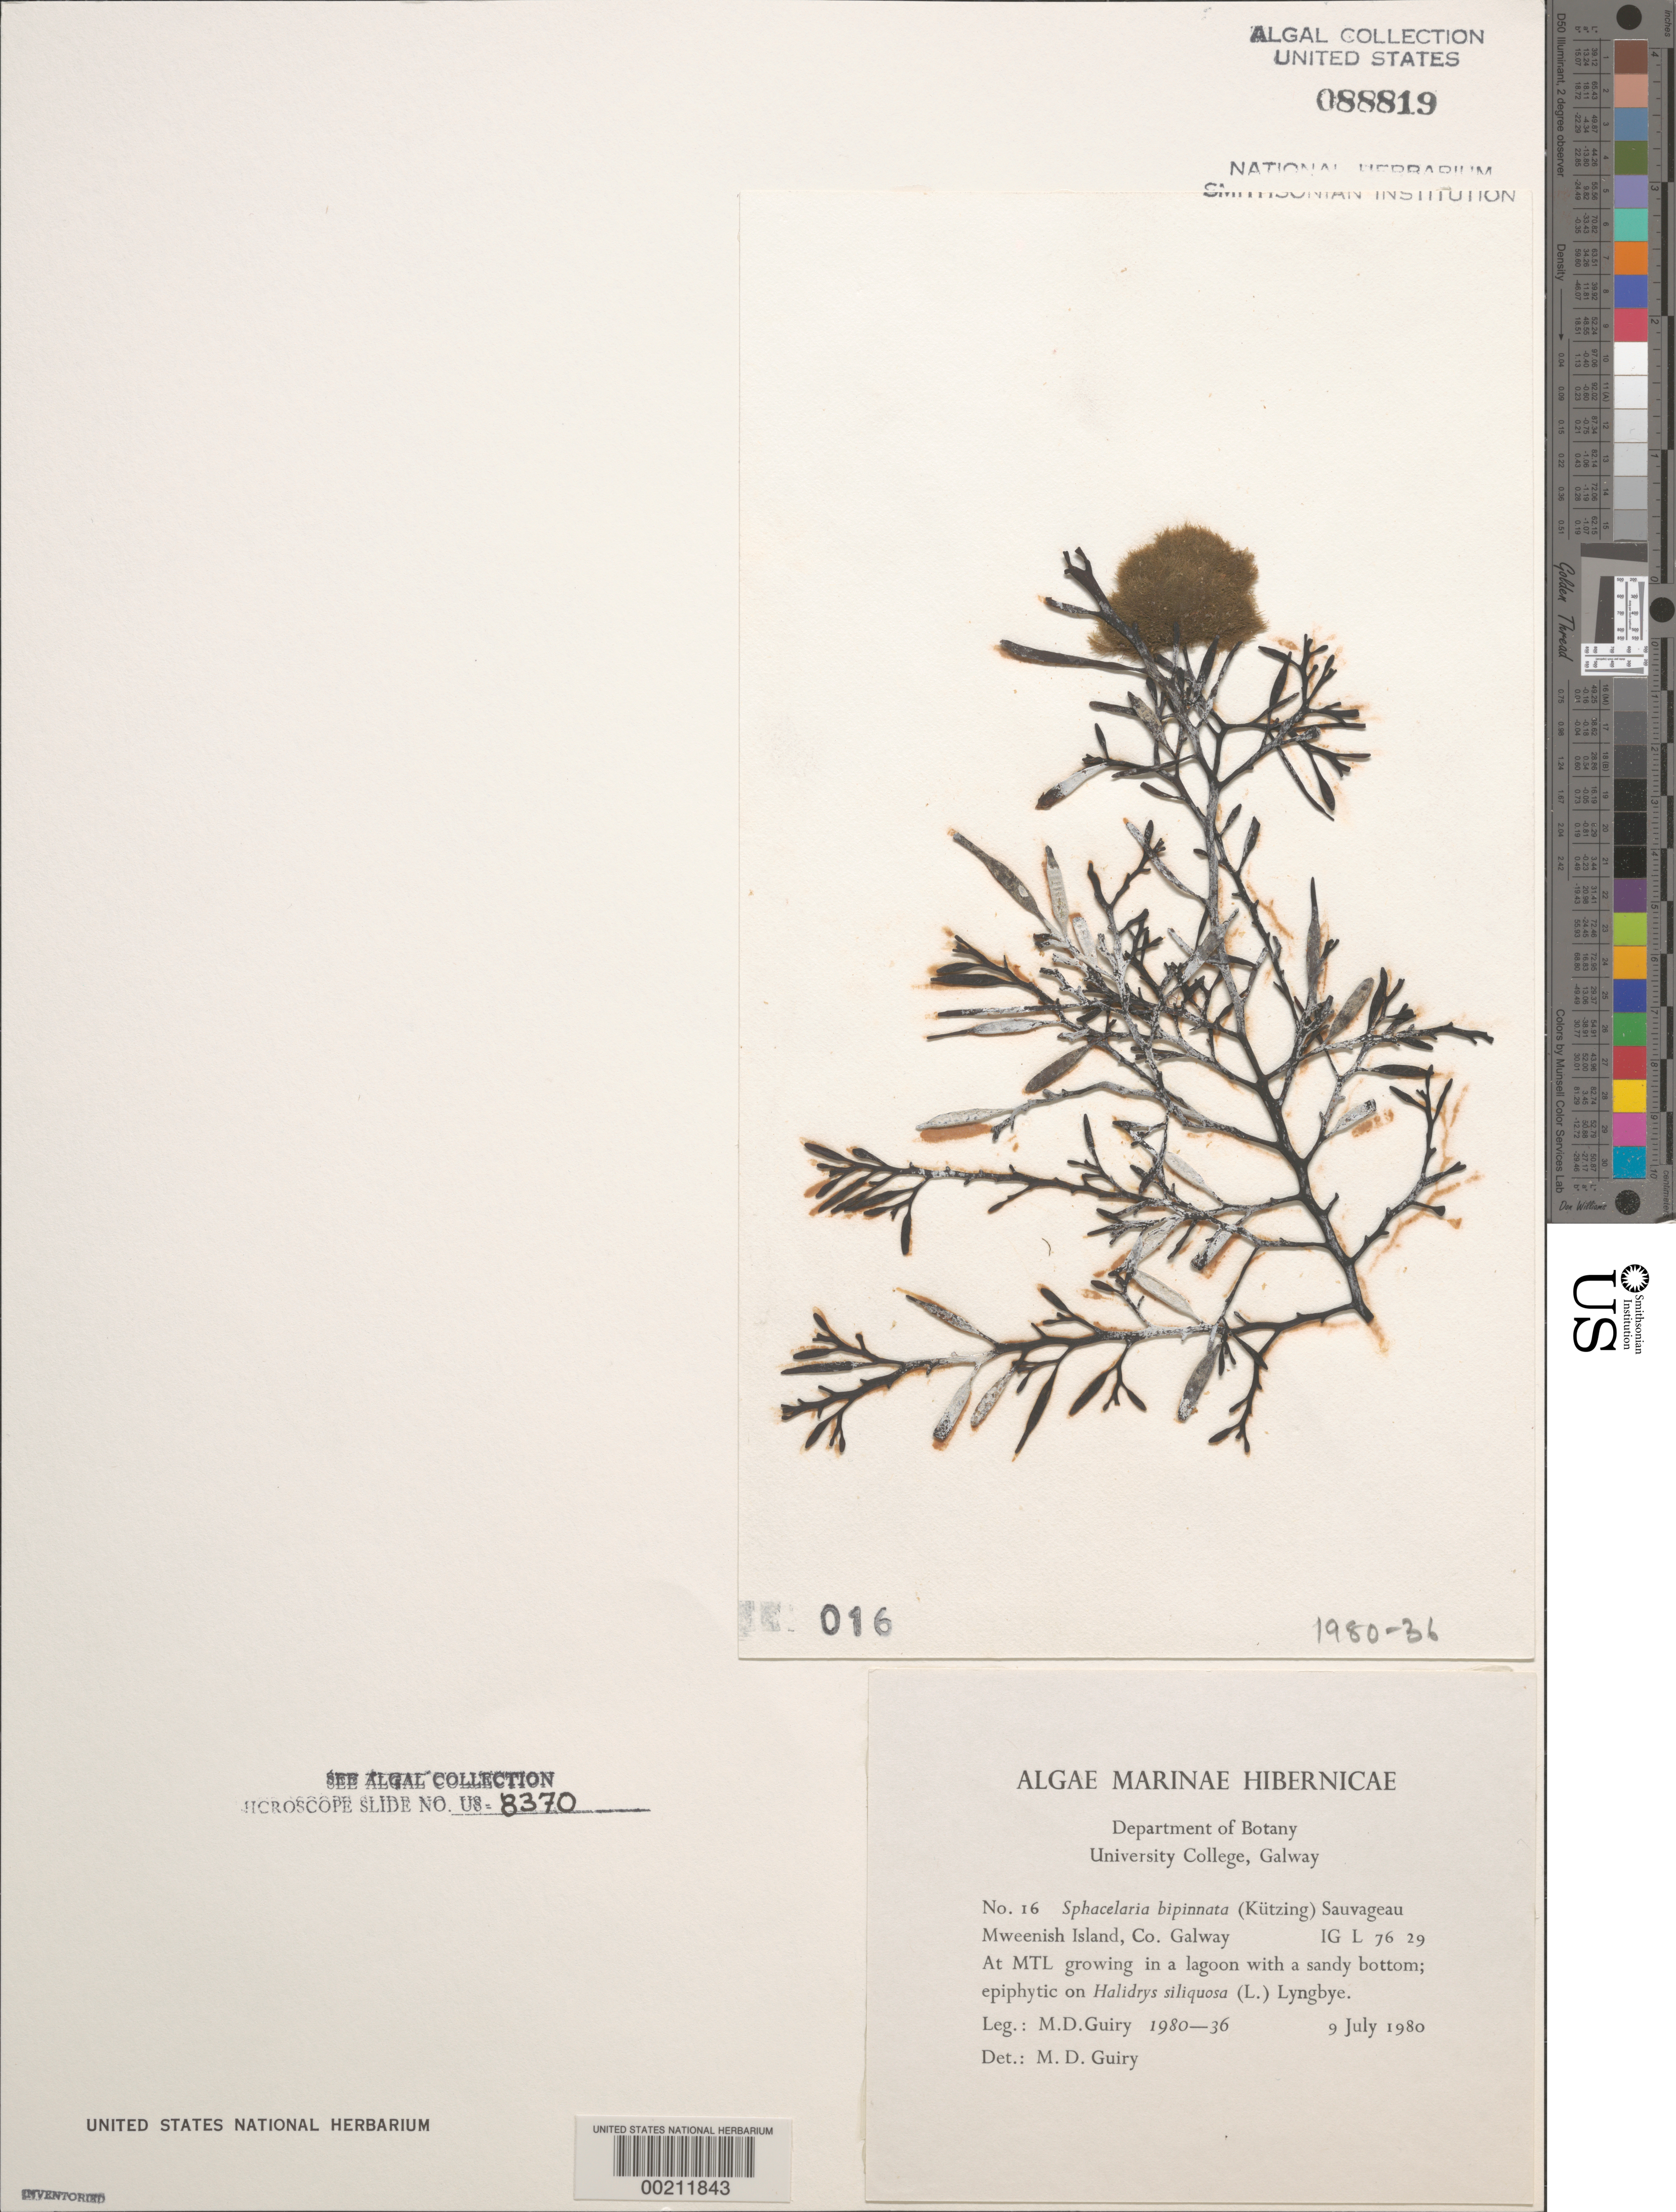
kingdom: Chromista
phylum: Ochrophyta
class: Phaeophyceae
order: Sphacelariales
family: Sphacelariaceae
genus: Sphacelaria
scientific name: Sphacelaria cirrosa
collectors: M. Guiry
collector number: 1980-36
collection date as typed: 09 Jul 1980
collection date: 1980-07-09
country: Ireland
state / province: Connaught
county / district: Galway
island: Mweenish Island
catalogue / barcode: US 88819